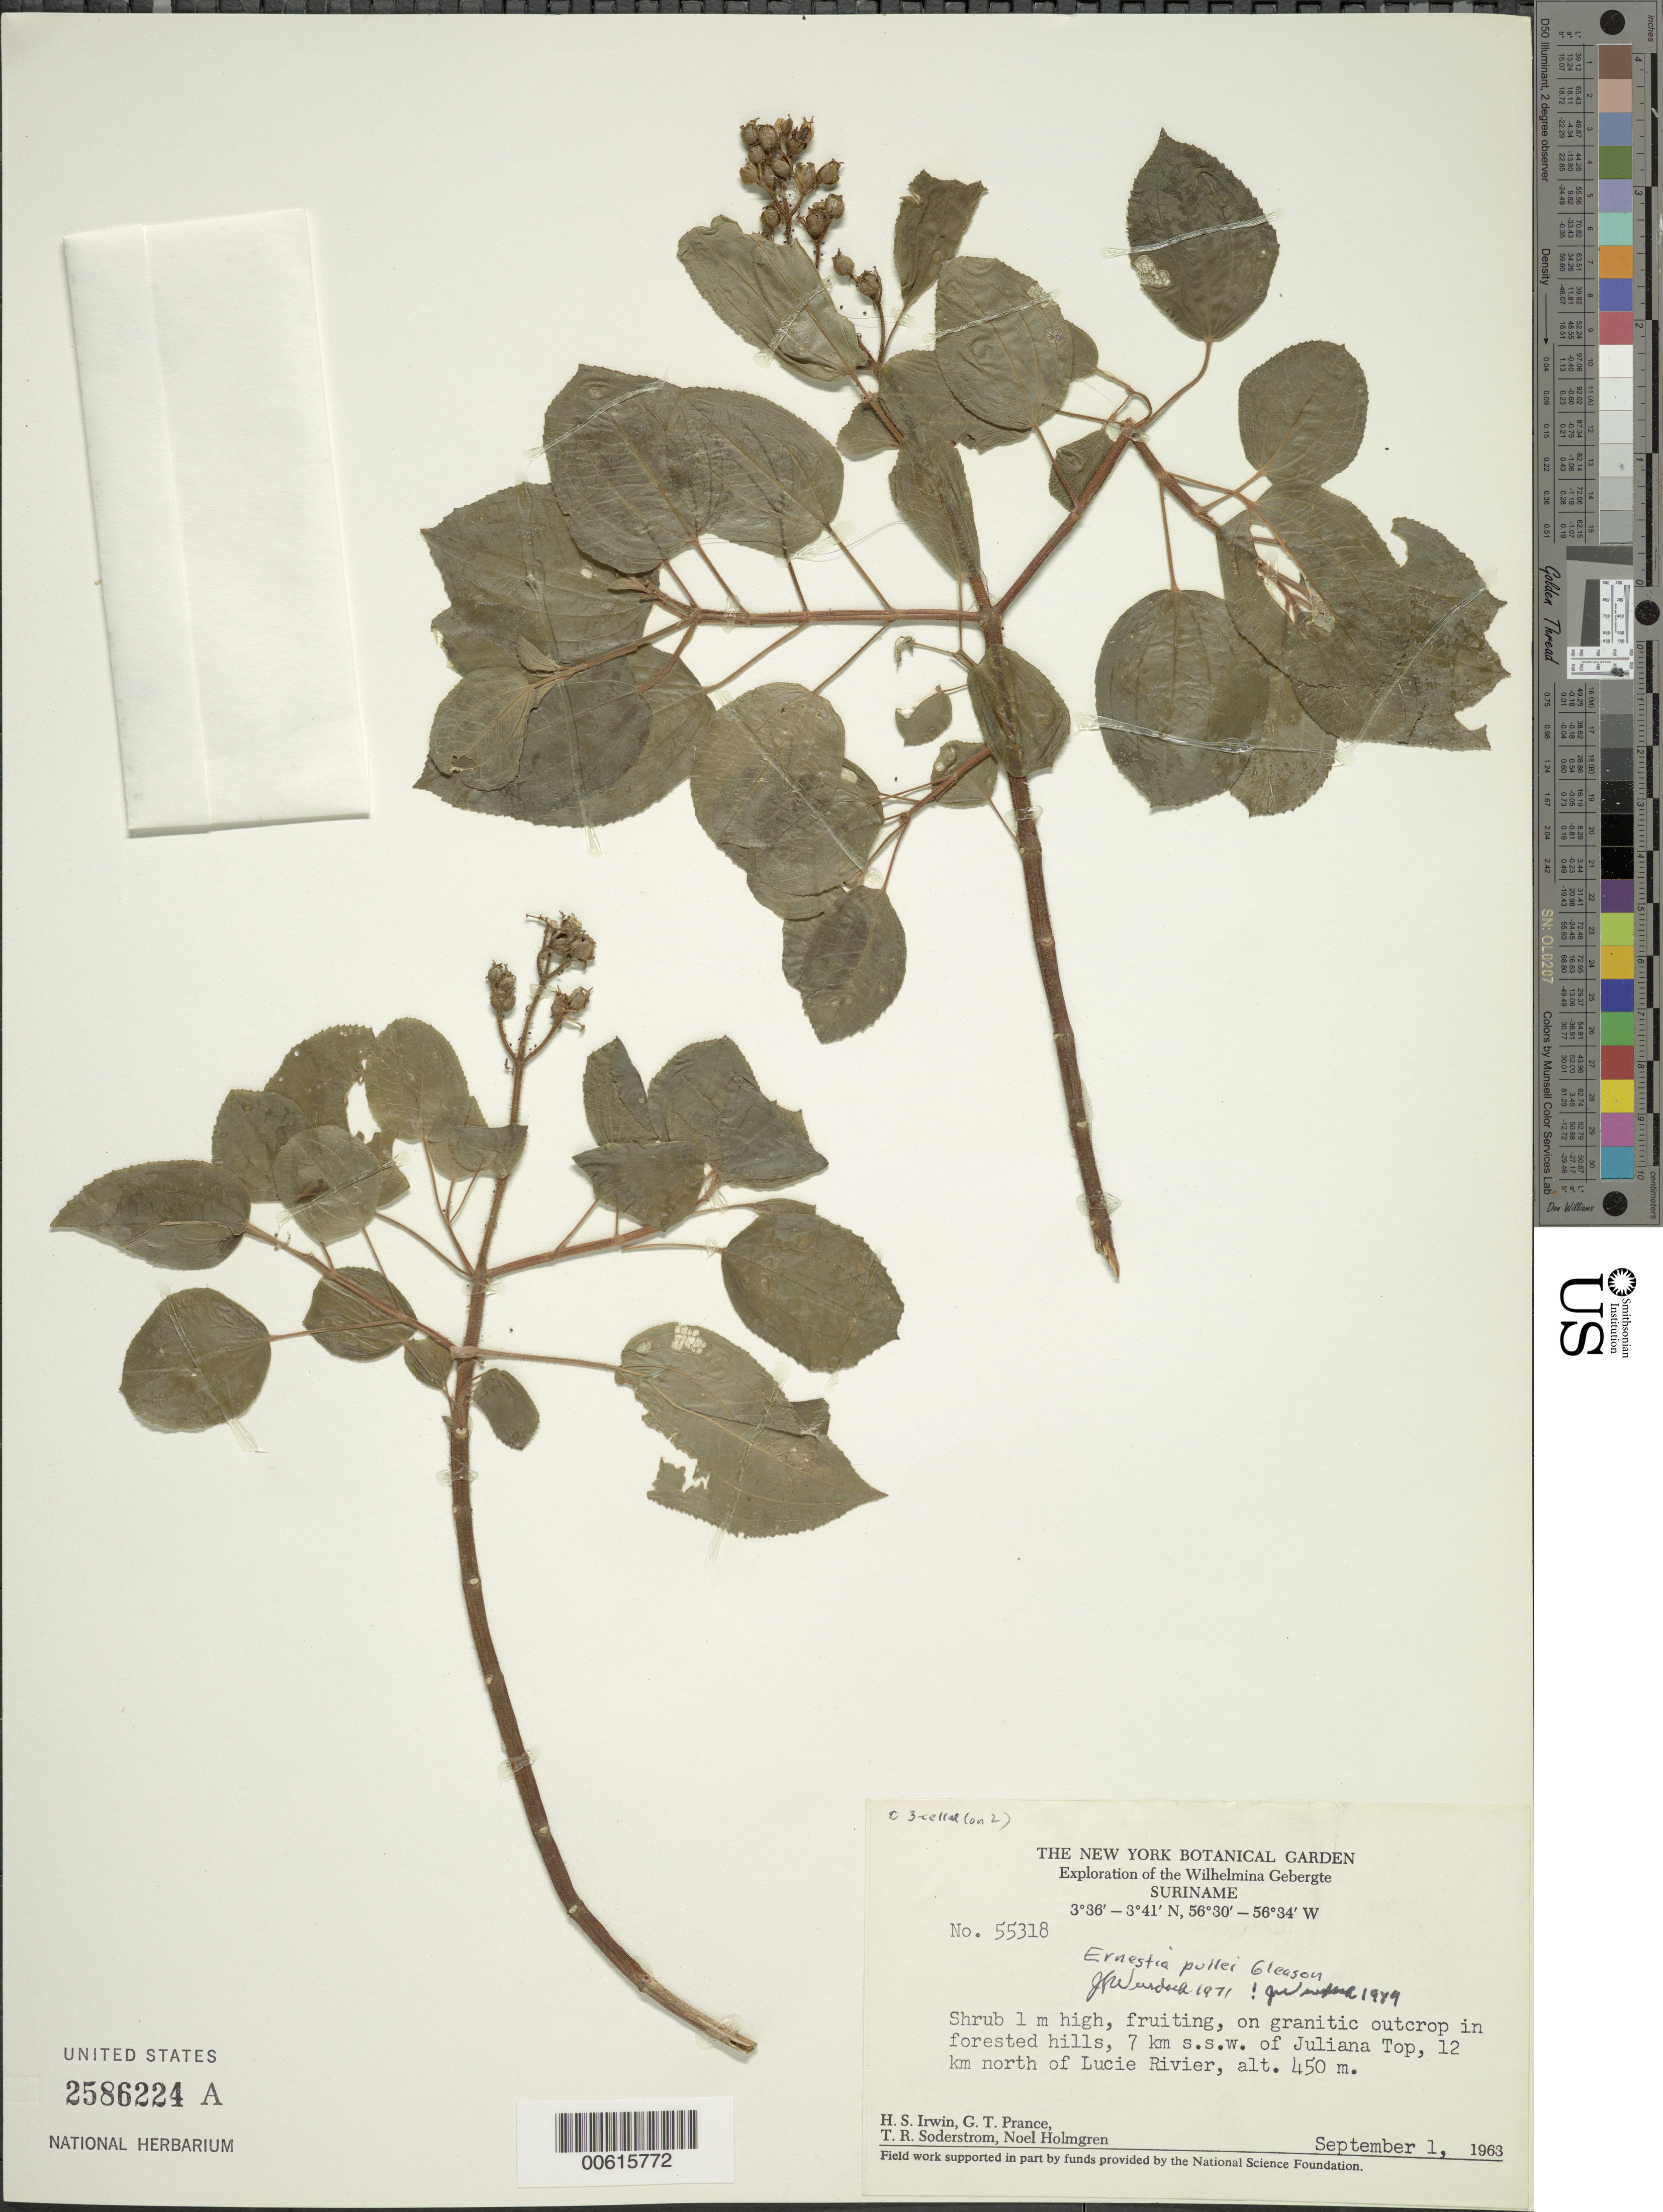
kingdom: Plantae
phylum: Tracheophyta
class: Magnoliopsida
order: Myrtales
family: Melastomataceae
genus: Ernestia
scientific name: Ernestia pullei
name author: Gleason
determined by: Wurdack, John J., (US), US (UNITED STATES)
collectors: H. Irwin, G. T. Prance, T. R. Soderstrom & N. H. Holmgren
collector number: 55318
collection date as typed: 1-Sep-63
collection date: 1963-09-01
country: Suriname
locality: Juliana Top, 7 km SSW of, 12 km N of Lucie R., Wilhelmina Gebergte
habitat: Granitic outcrop in forested hills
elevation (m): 450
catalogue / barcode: US 2586224A